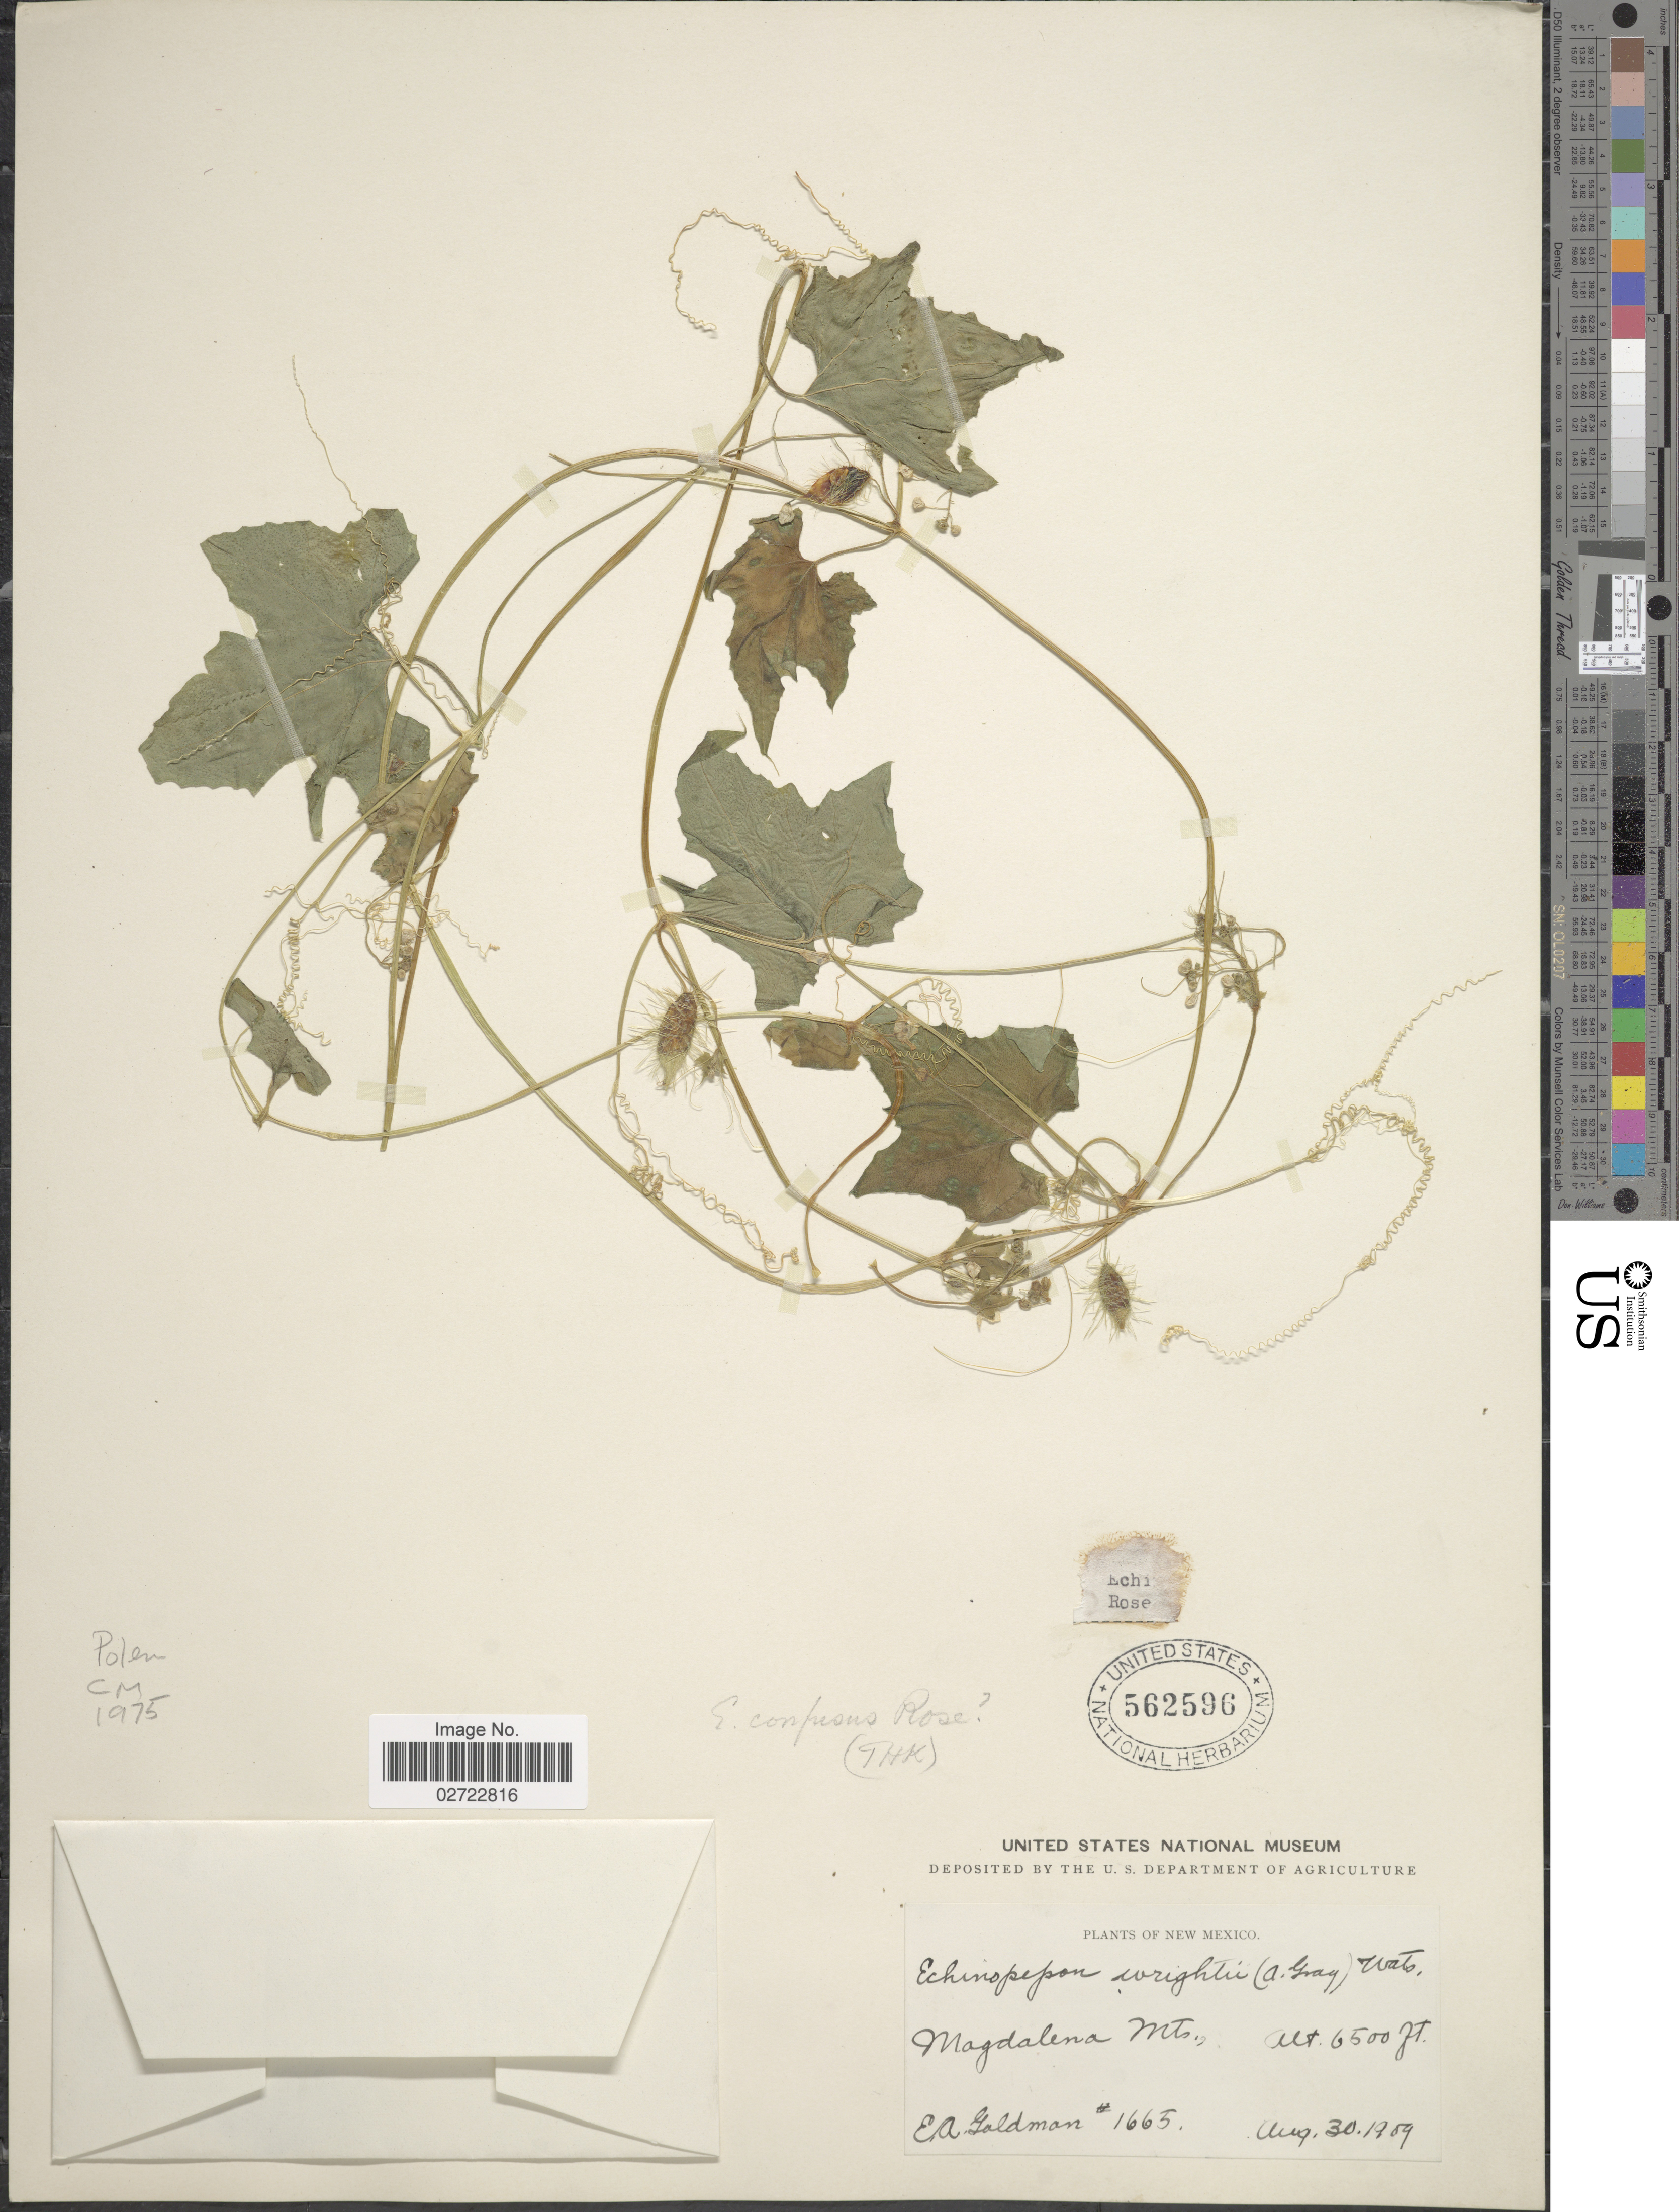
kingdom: Plantae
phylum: Tracheophyta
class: Magnoliopsida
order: Cucurbitales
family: Cucurbitaceae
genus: Echinopepon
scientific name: Echinopepon coulteri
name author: (A. Gray) Rose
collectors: E. A. Goldman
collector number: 1665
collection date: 1909-08-30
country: United States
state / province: New Mexico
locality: Magdalena Mts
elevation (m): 1981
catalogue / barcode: US 562596